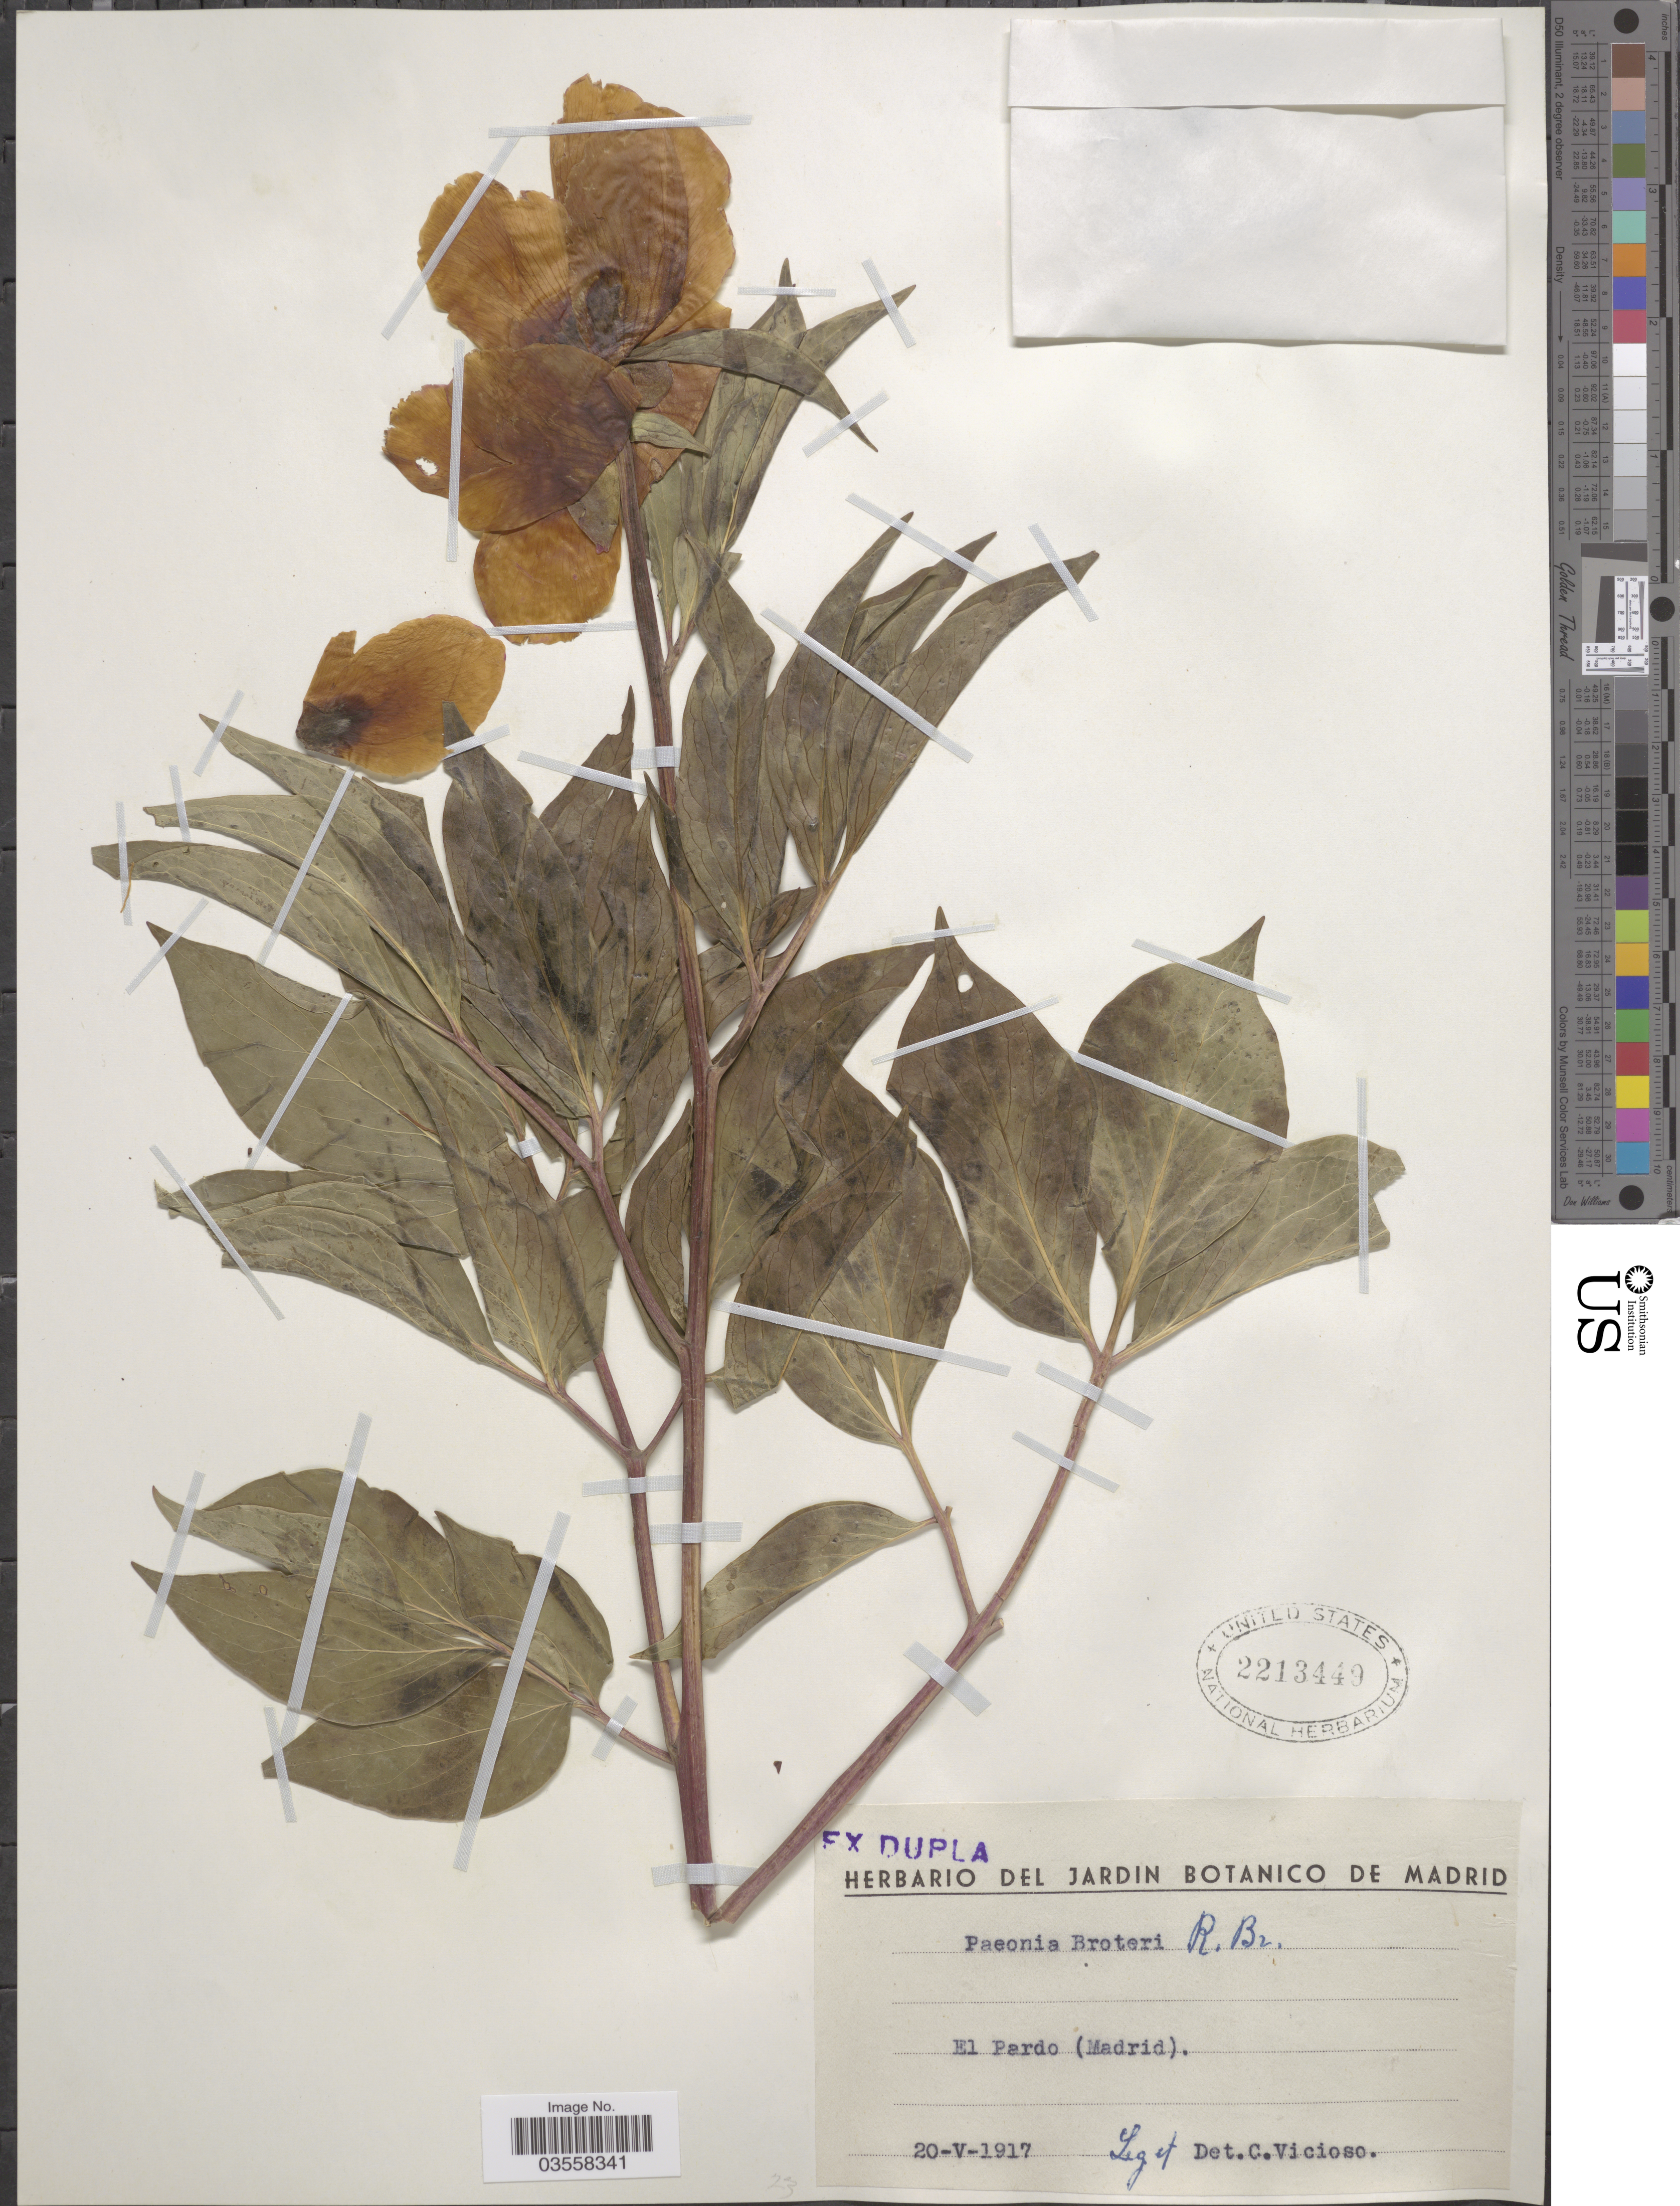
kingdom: Plantae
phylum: Tracheophyta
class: Magnoliopsida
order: Saxifragales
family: Paeoniaceae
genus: Paeonia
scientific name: Paeonia broteri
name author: Boiss. & Reut.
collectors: C. Vicioso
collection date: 1917-05-20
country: Spain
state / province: Madrid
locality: El Pardo.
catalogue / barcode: US 2213449